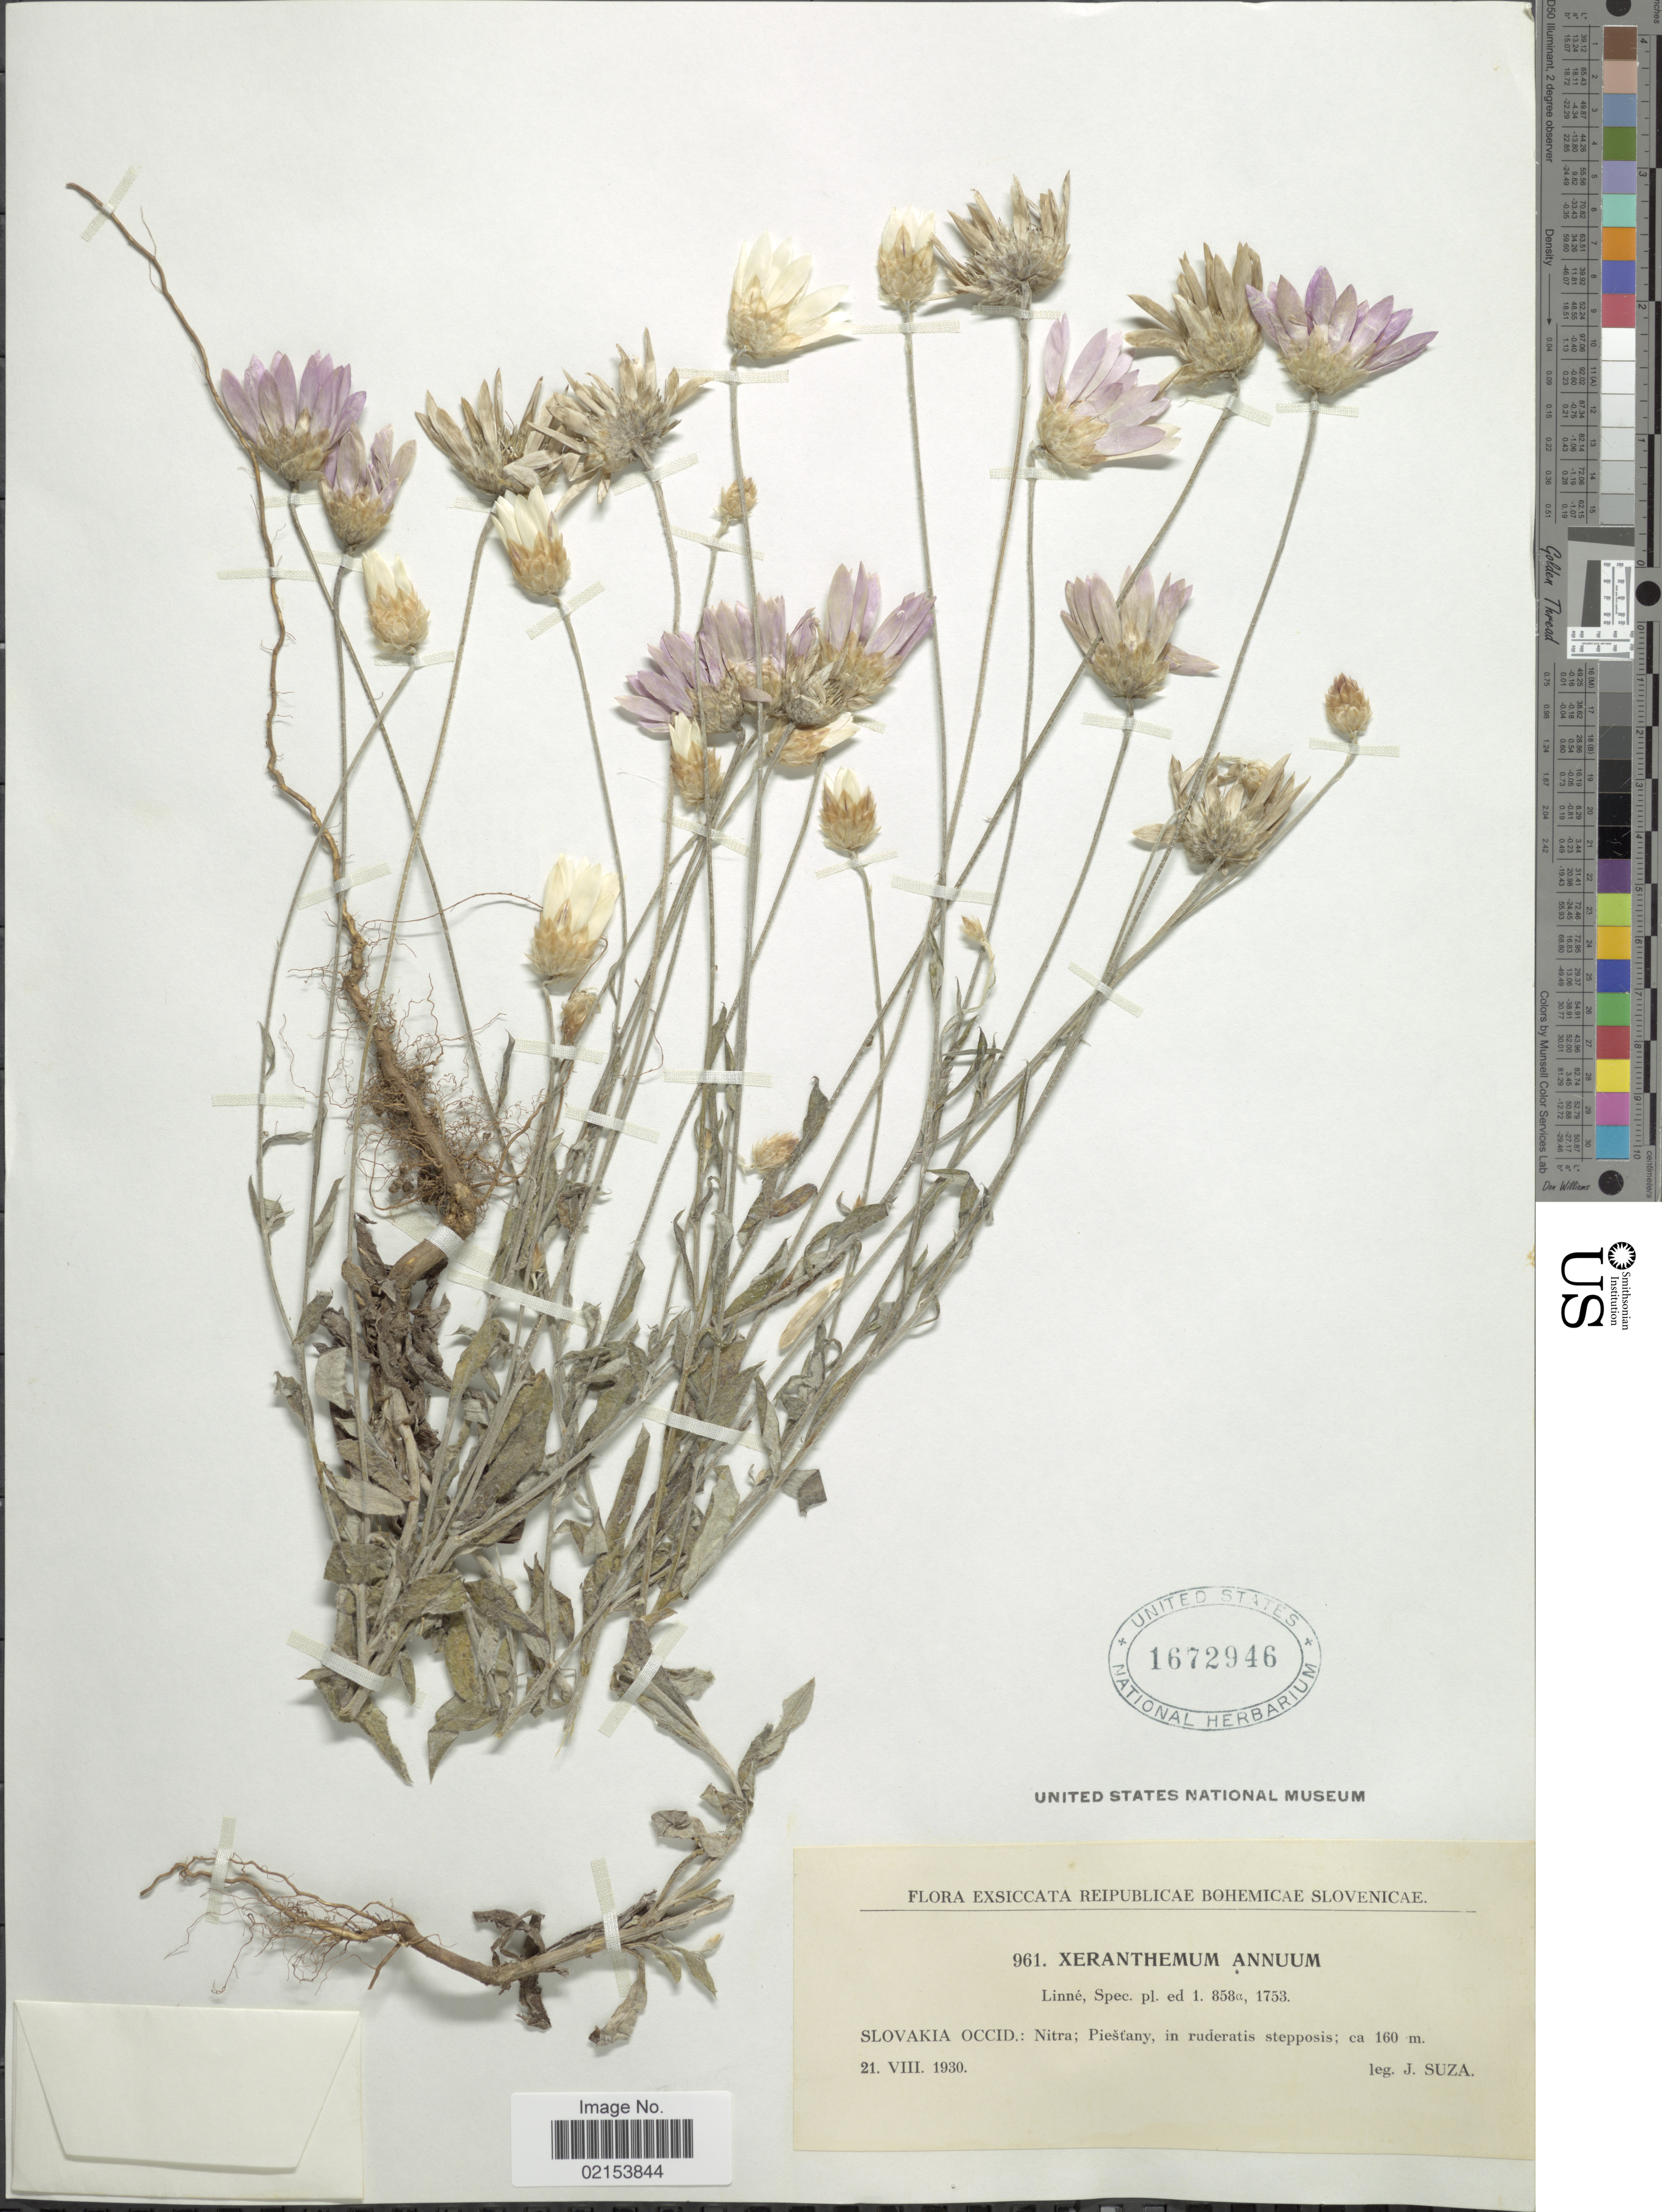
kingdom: Plantae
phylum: Tracheophyta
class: Magnoliopsida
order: Asterales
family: Asteraceae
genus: Xeranthemum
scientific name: Xeranthemum annuum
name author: L.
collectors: J. Suza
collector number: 961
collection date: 1930-08-21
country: Slovakia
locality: Nitra: Piestany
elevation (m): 160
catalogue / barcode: US 1672946